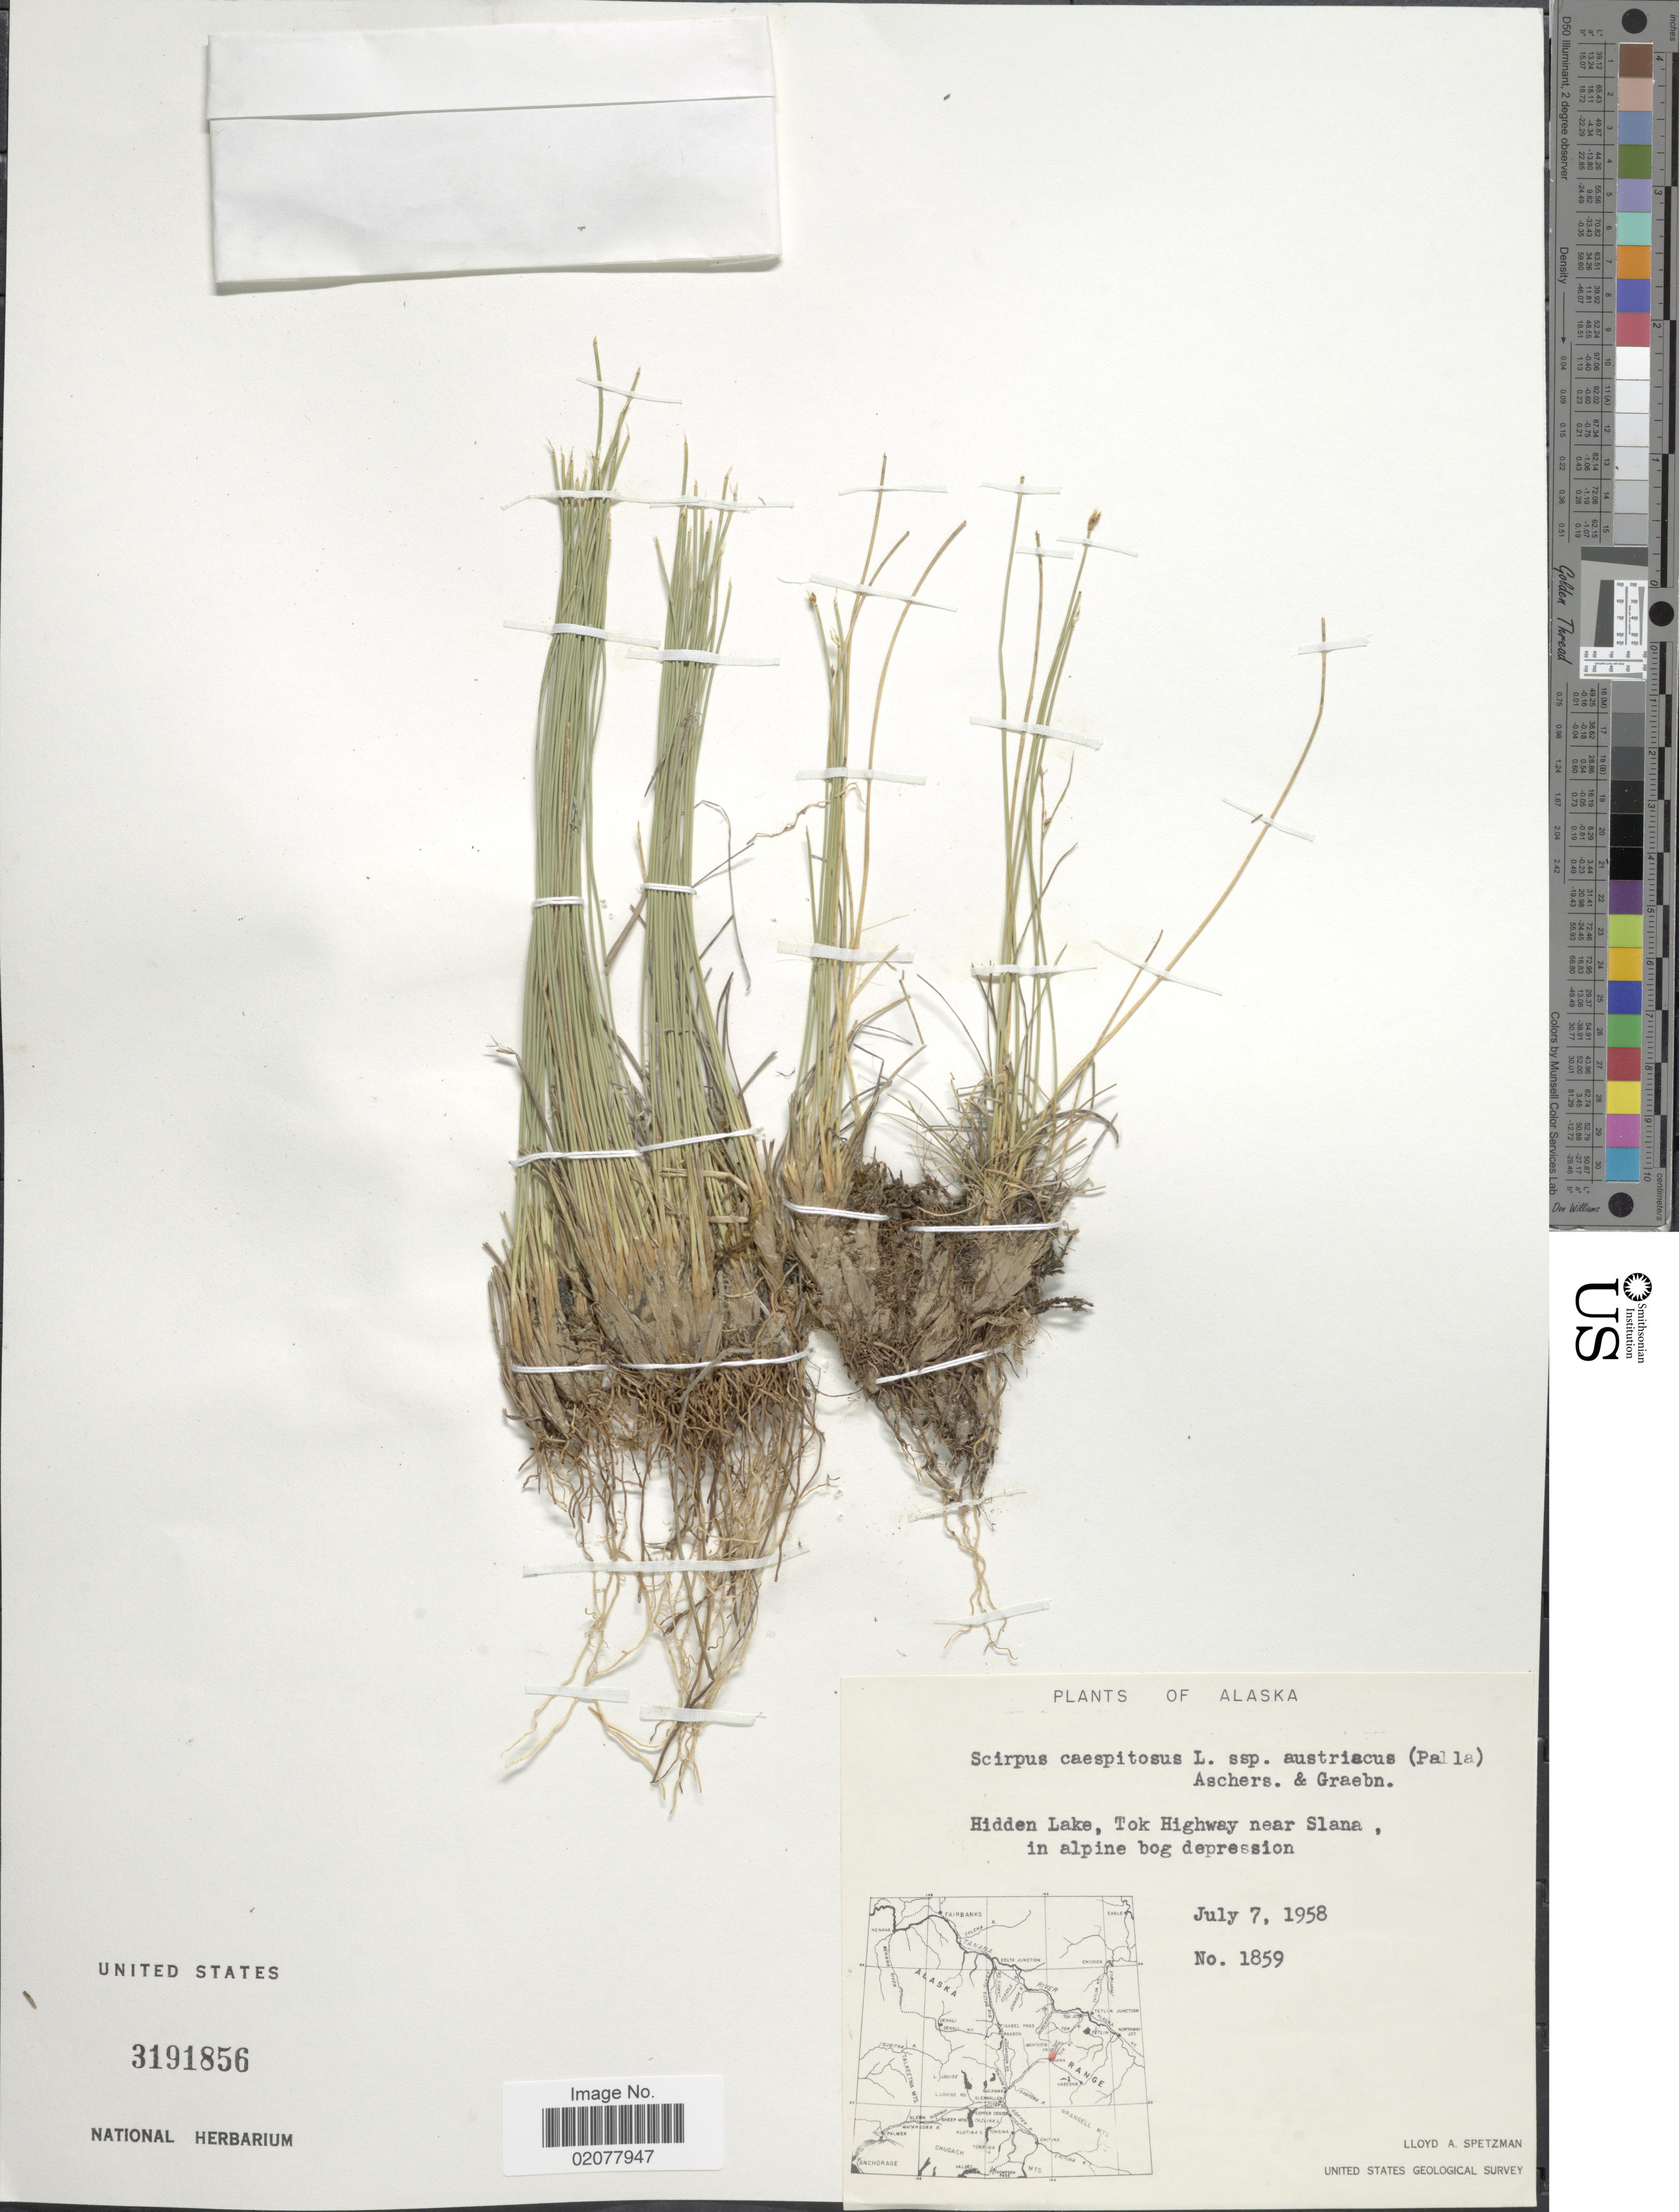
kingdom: Plantae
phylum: Tracheophyta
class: Liliopsida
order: Poales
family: Cyperaceae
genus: Trichophorum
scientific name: Trichophorum cespitosum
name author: (L.) Hartm.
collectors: L. Spetzman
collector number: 1859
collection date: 1958-07-07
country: United States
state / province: Alaska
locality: Hidden Lake, Tok Highway near Slana, in alpine bog depression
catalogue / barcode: US 3191856